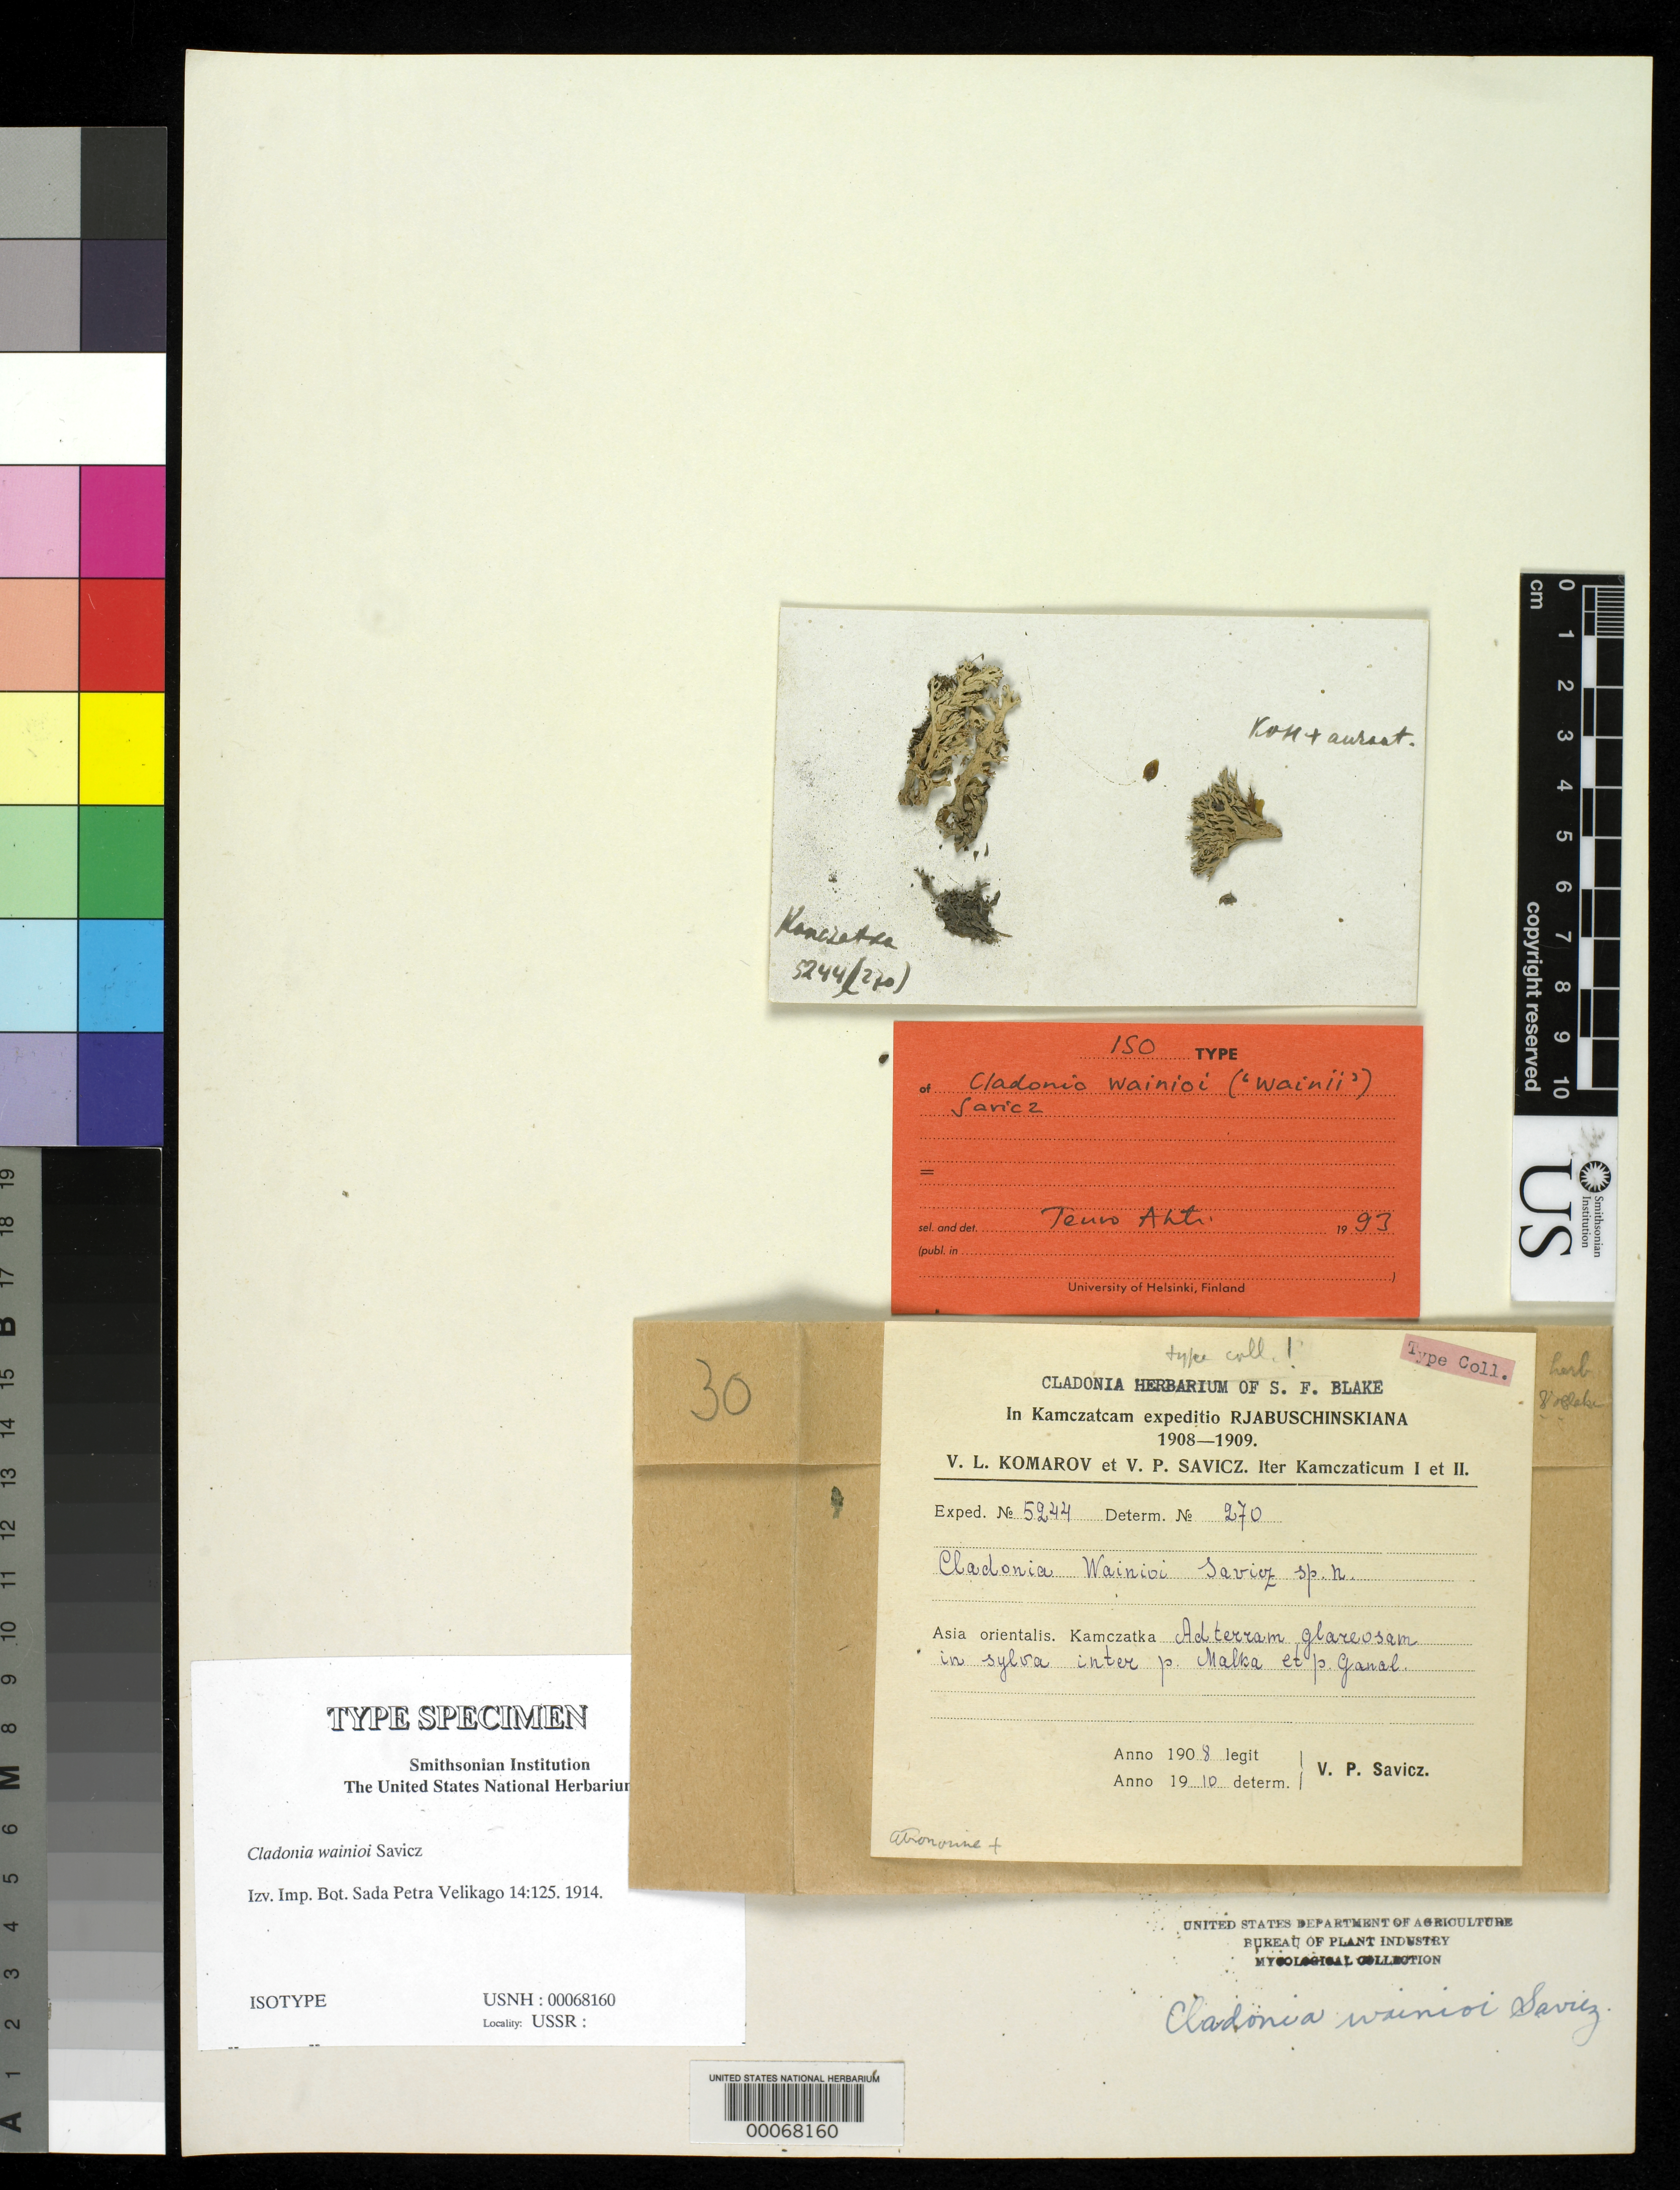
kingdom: Fungi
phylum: Ascomycota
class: Lecanoromycetes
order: Lecanorales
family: Cladoniaceae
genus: Cladonia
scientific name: Cladonia wainioi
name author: Savicz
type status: Isotype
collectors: V. P. Savicz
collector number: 5244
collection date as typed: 1908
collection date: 1908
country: Russian Federation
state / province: Kamchatka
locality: Inter P. Malka et P. Ganal. [Between P. Malka & P. Ganal.].